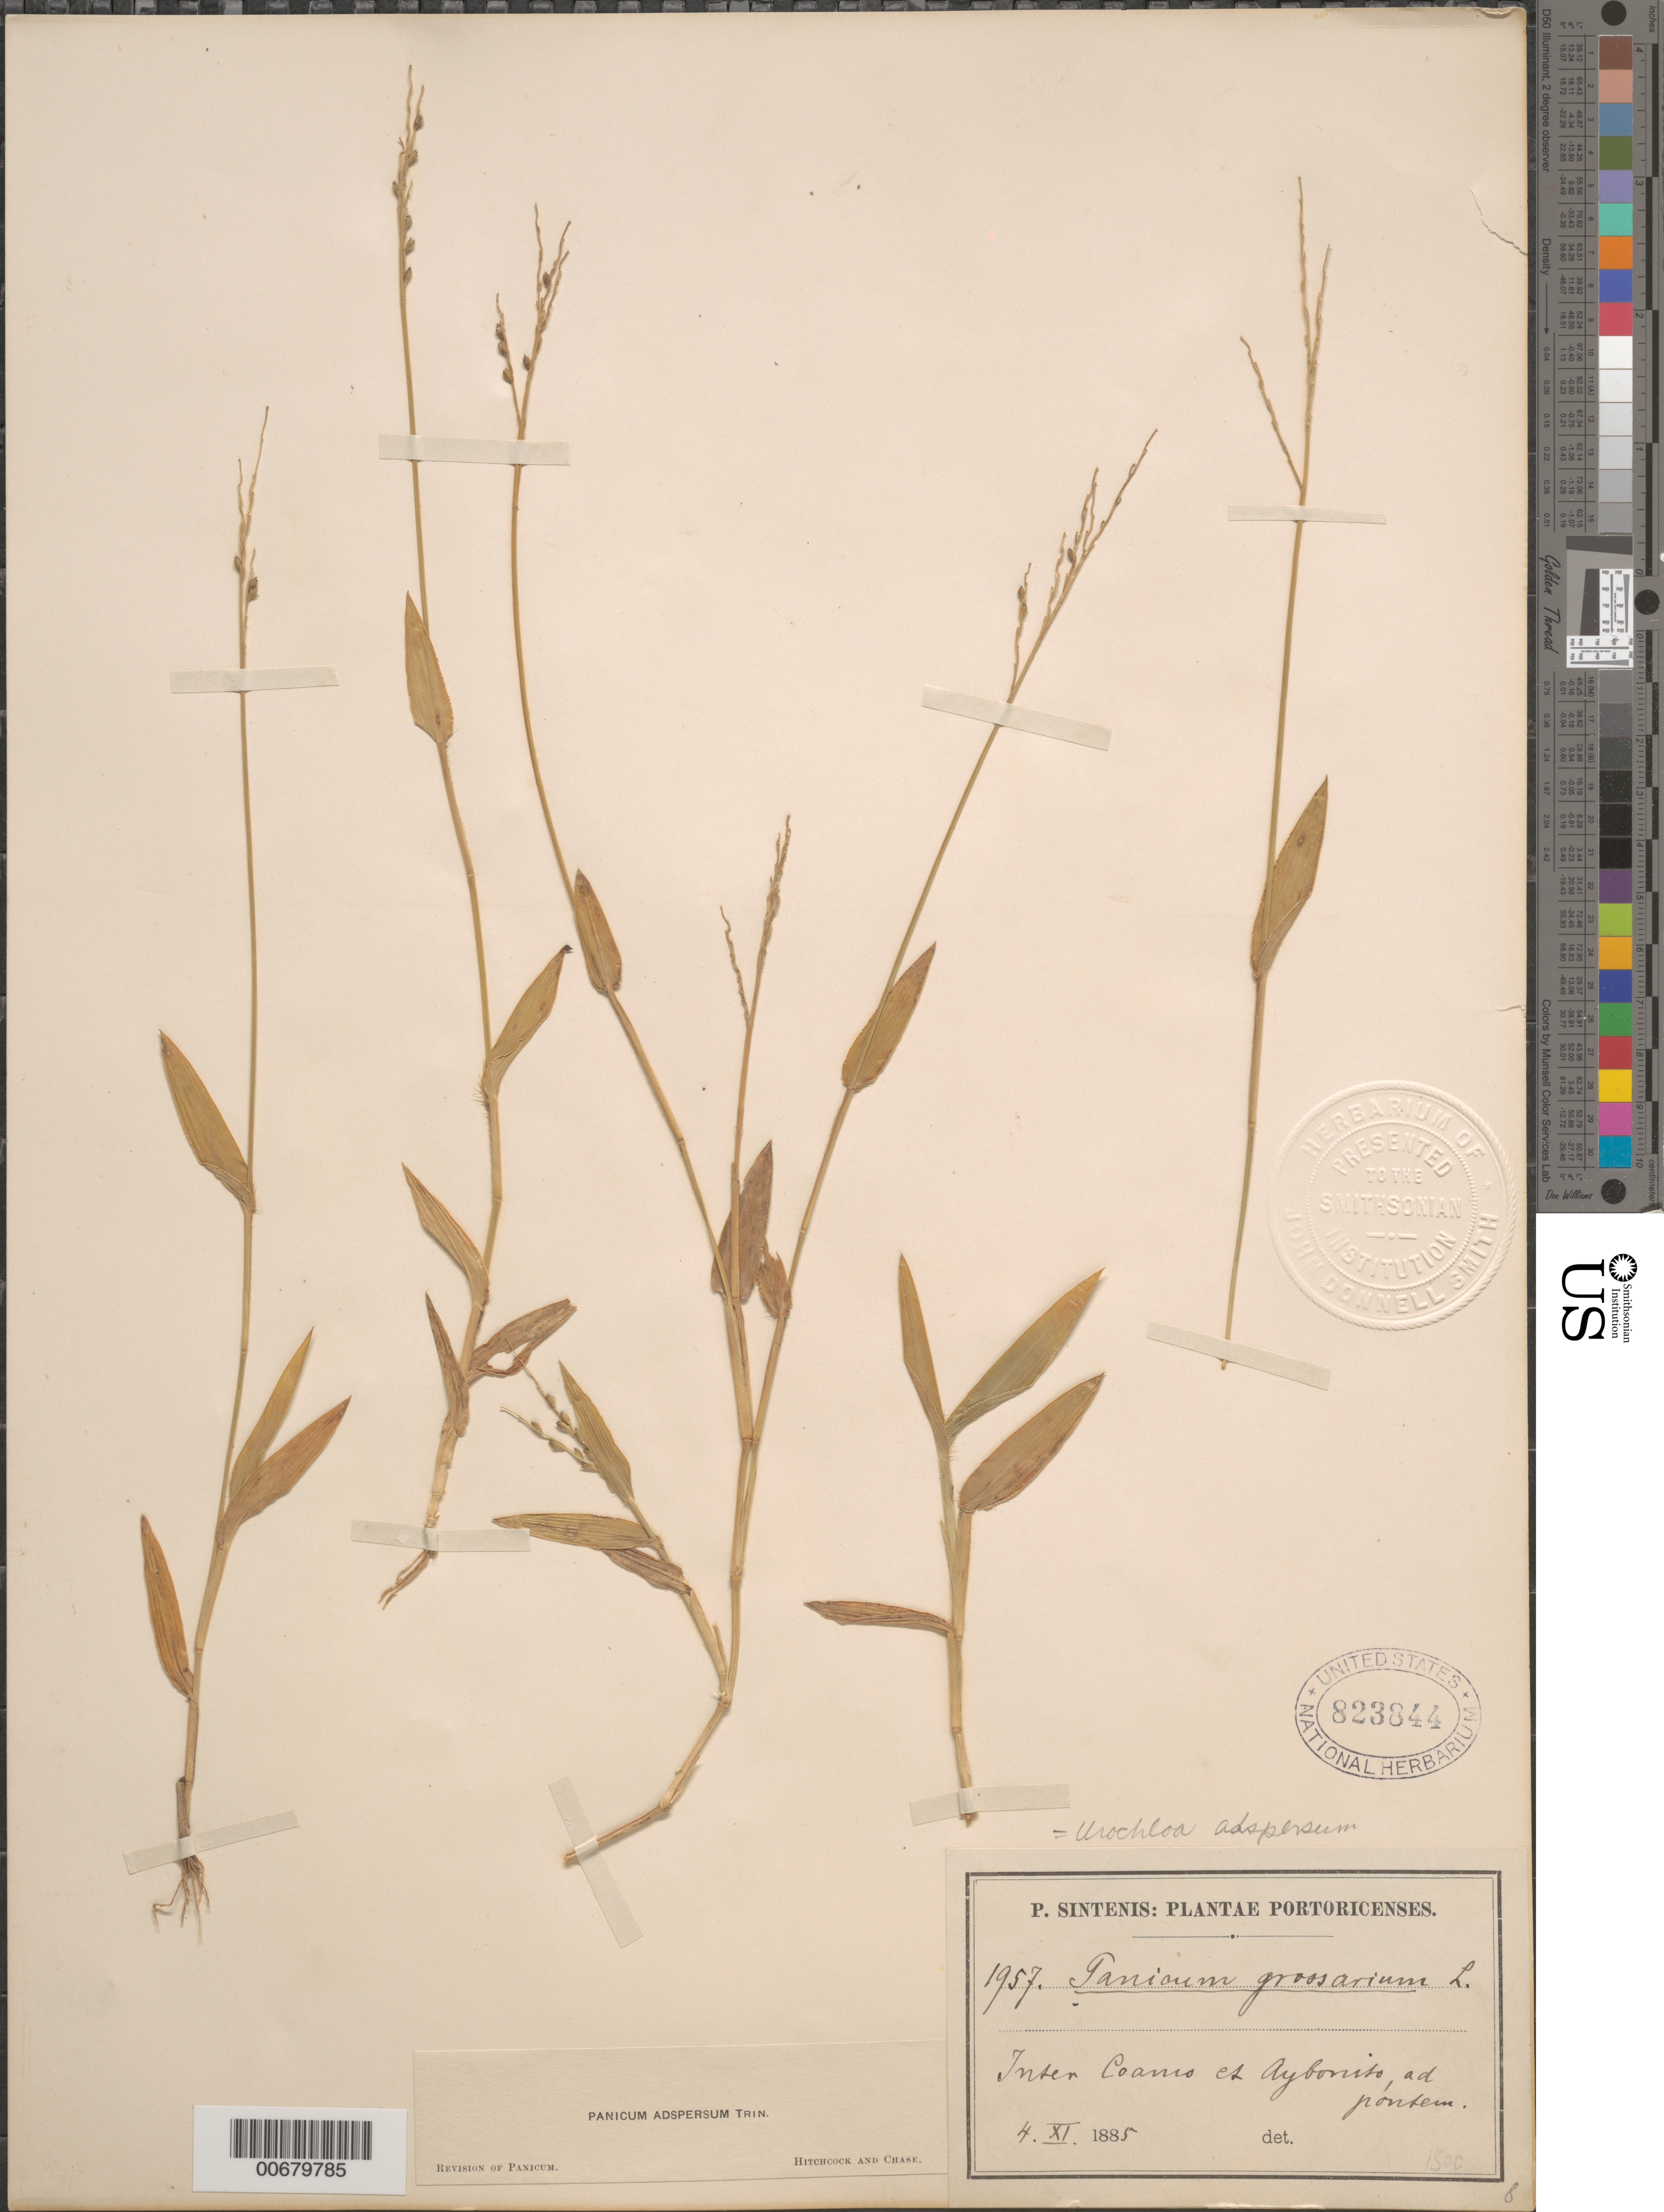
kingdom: Plantae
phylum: Tracheophyta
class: Liliopsida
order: Poales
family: Poaceae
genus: Urochloa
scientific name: Urochloa adspersa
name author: (Trin.) R.D. Webster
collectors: P. Sintenis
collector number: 1957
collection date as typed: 04 Nov 1885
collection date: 1885-11-04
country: Puerto Rico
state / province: Coamo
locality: Inter Coamo et Aibonito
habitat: Ad pontem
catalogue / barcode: US 823844